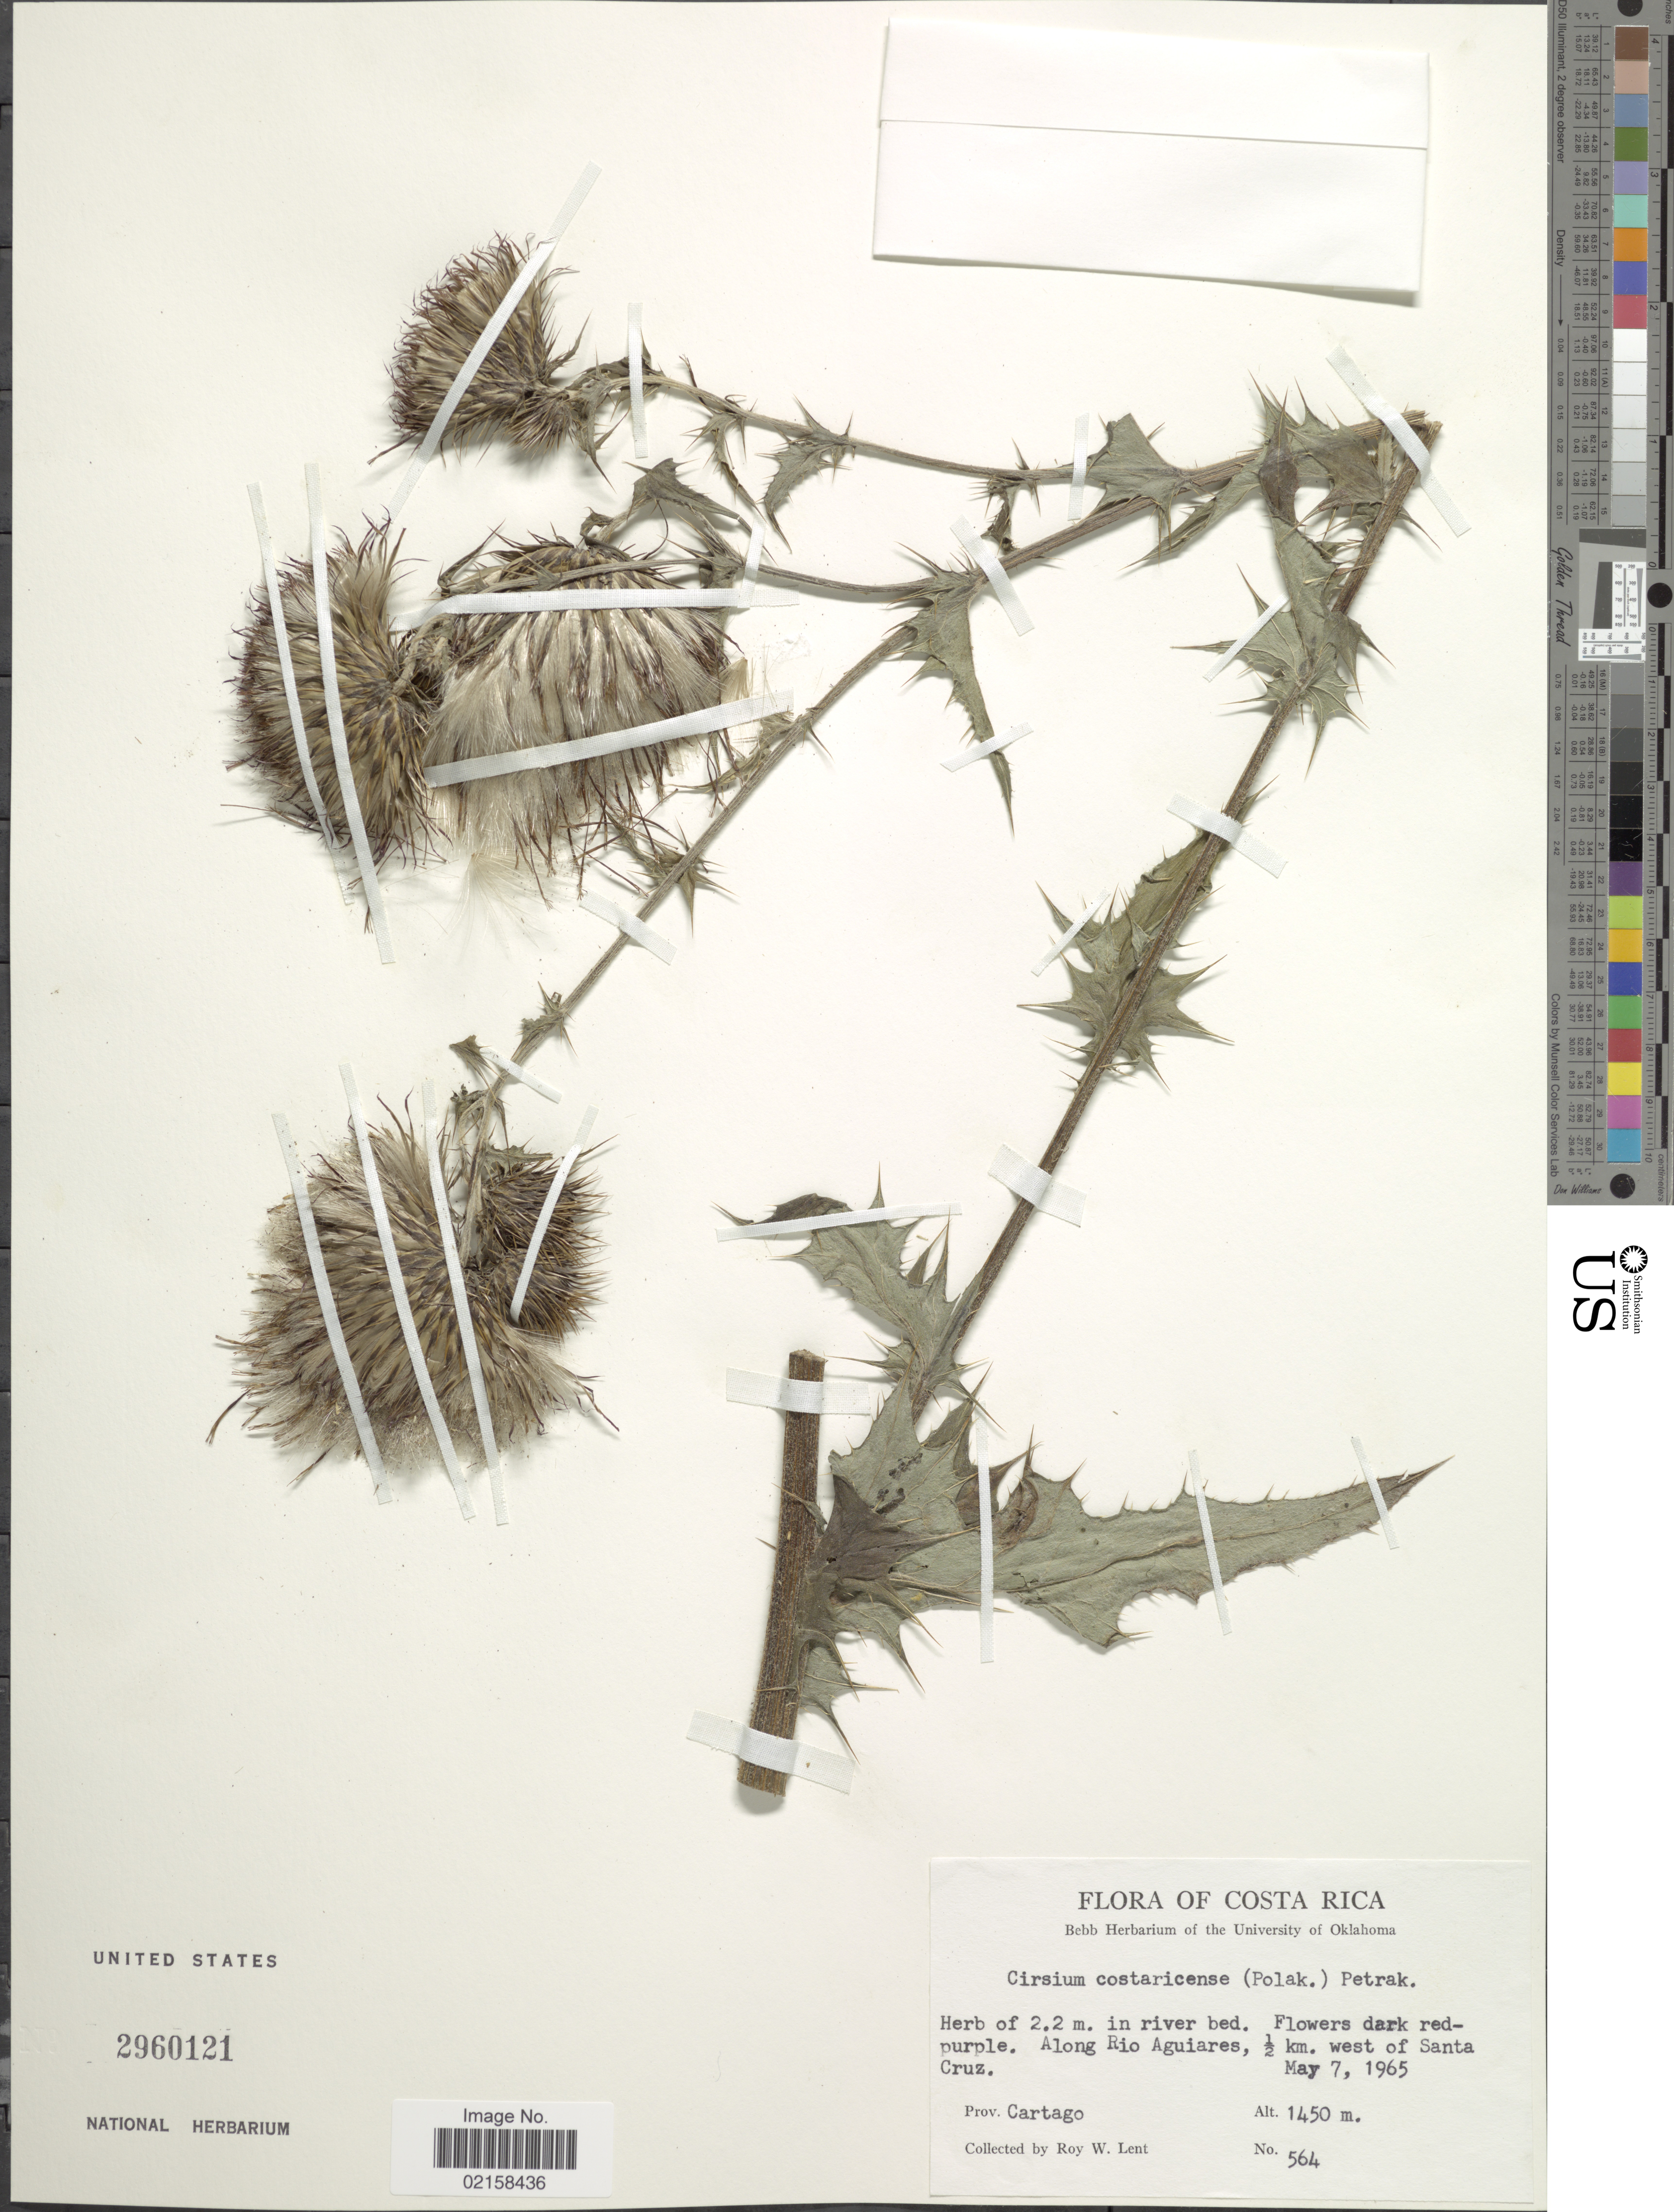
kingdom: Plantae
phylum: Tracheophyta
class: Magnoliopsida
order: Asterales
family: Asteraceae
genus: Cirsium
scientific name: Cirsium mexicanum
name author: DC.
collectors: R. W. Lent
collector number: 564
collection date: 1965-05-07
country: Costa Rica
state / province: Cartago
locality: Along Rio Aguiares, 1/2 km west of Santa Cruz.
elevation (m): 1450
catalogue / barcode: US 2960121